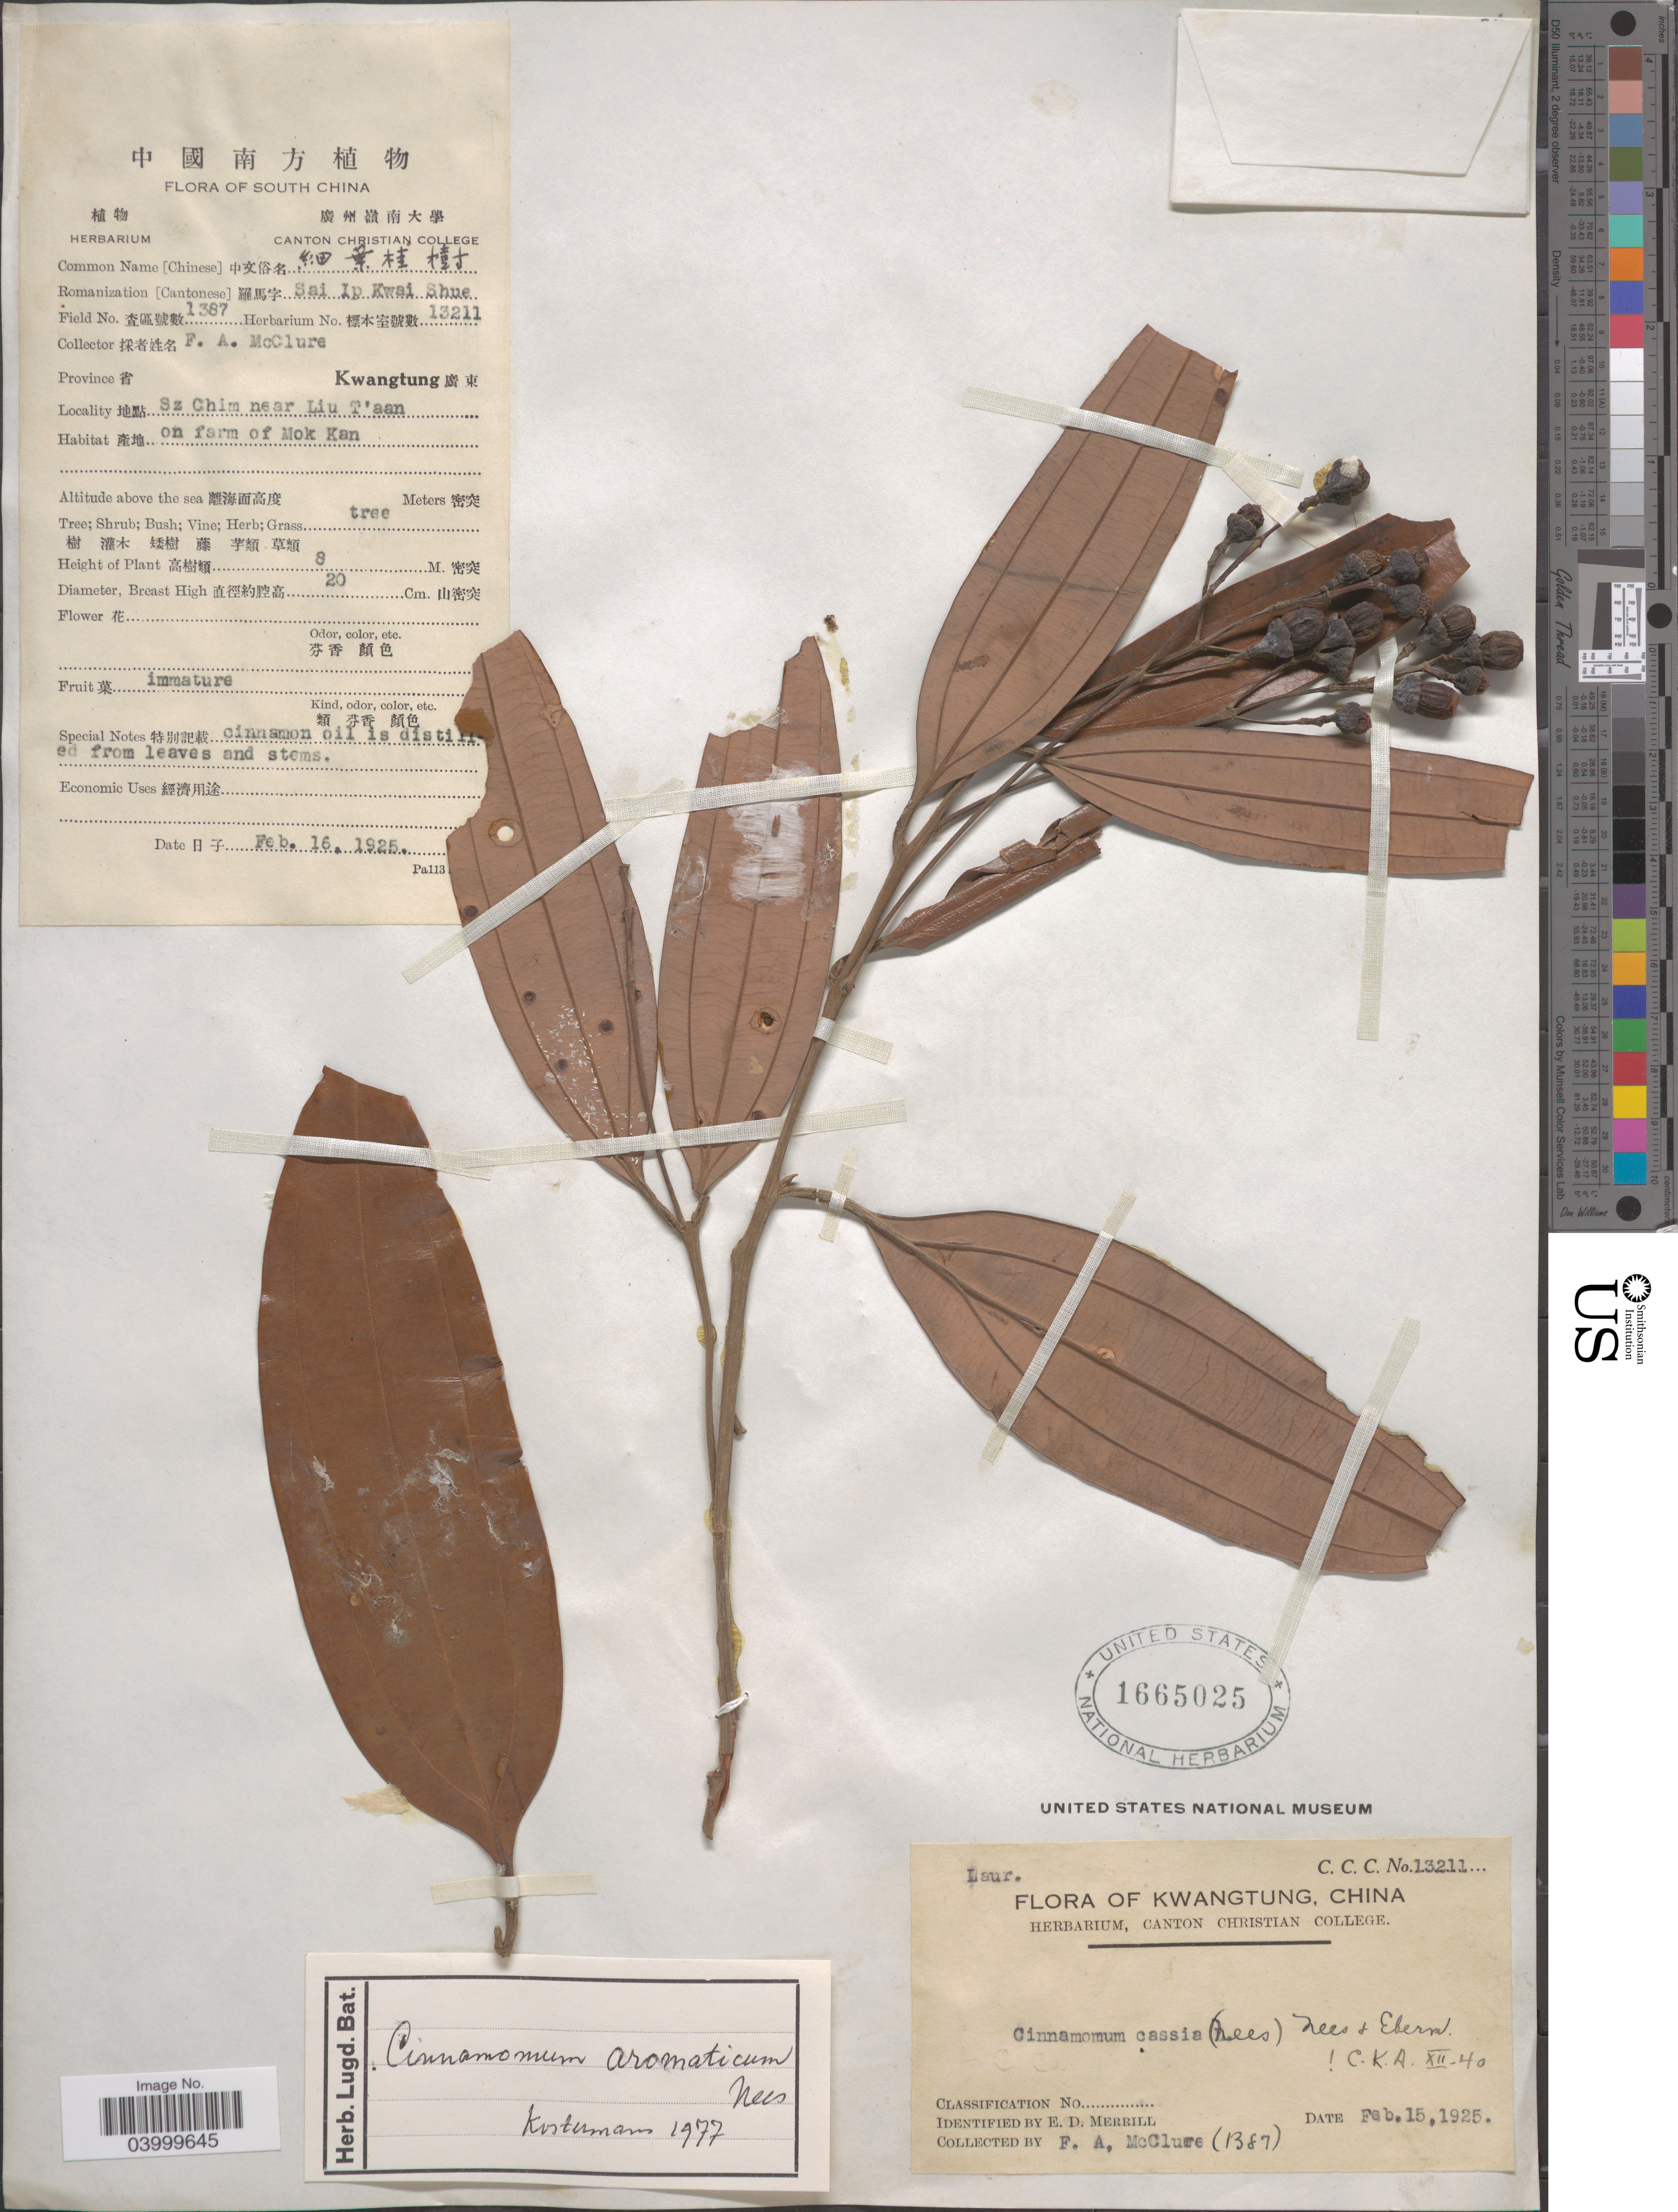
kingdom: Plantae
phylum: Tracheophyta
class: Magnoliopsida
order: Laurales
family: Lauraceae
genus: Cinnamomum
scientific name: Cinnamomum aromaticum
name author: T. Nees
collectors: F. A. McClure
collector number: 13211/1387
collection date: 1925-02-15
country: China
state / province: Guangdong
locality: Kwangtung. South China. Sz Chim near Liu T'aan. On farm of Mok Kan.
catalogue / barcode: US 1665025